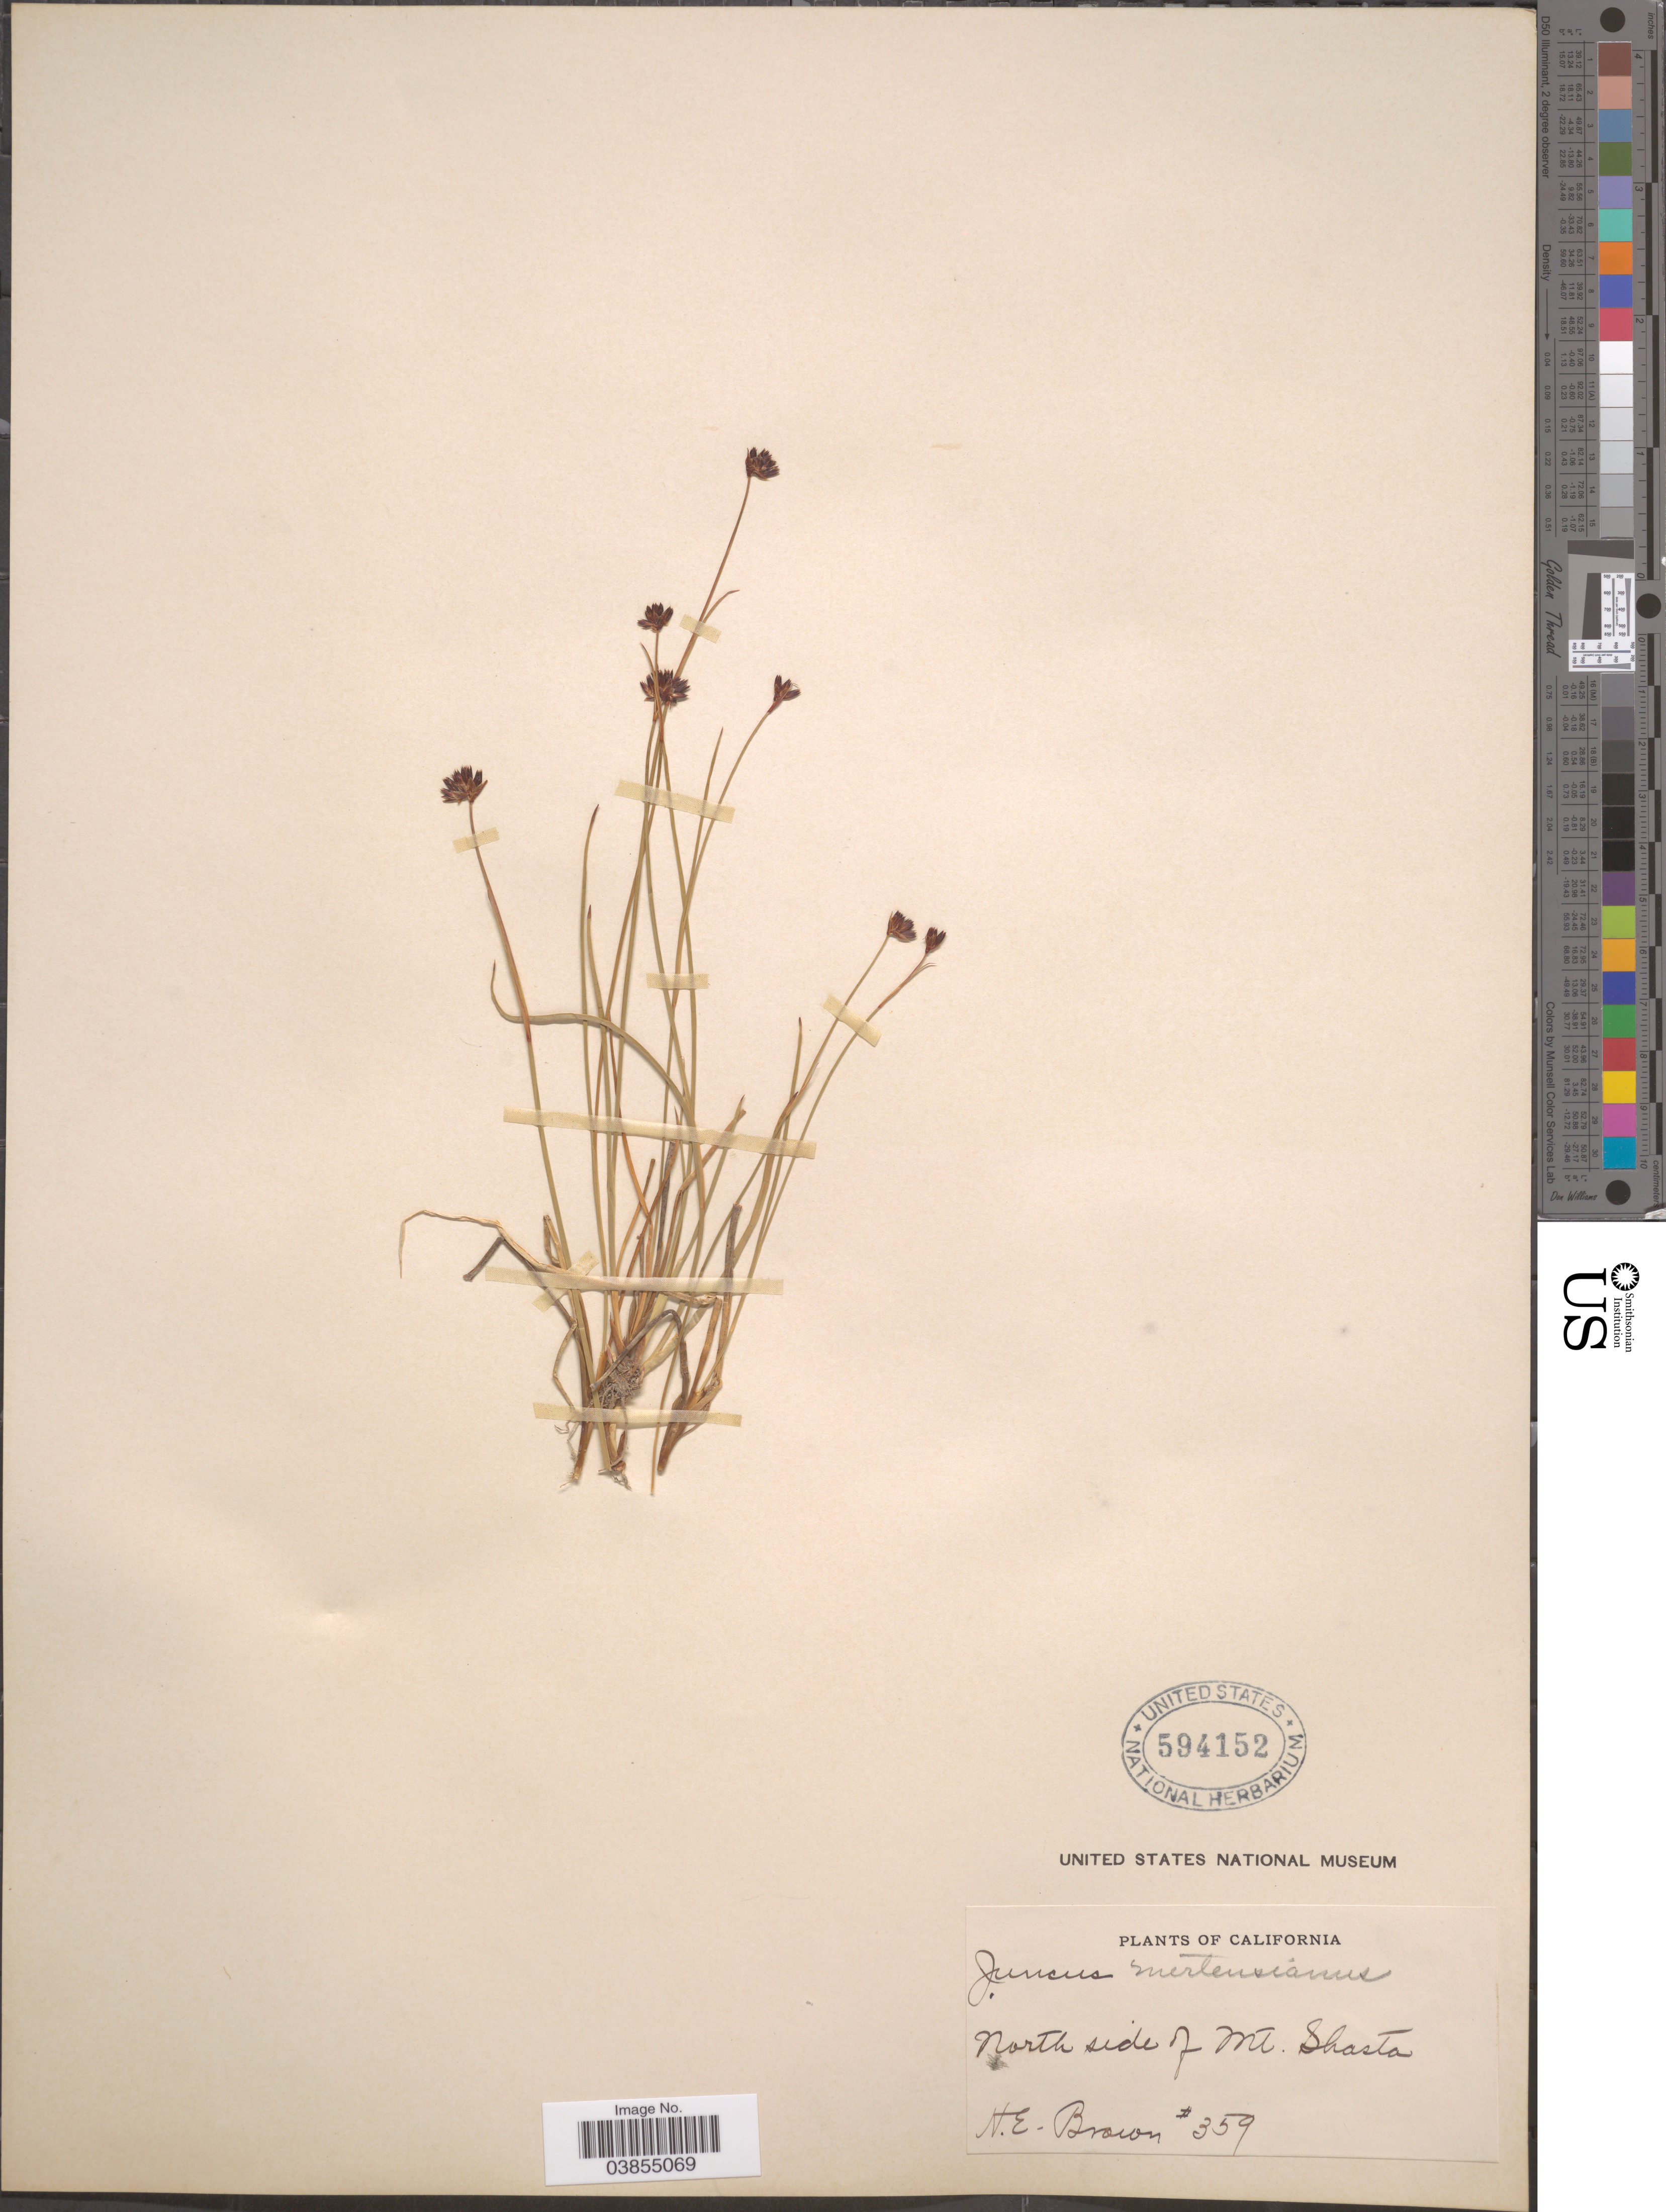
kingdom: Plantae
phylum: Tracheophyta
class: Liliopsida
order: Poales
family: Juncaceae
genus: Juncus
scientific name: Juncus mertensianus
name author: Bong.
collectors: H. E. Brown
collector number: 359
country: United States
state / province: California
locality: North side of Mt. Shasta.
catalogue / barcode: US 594152